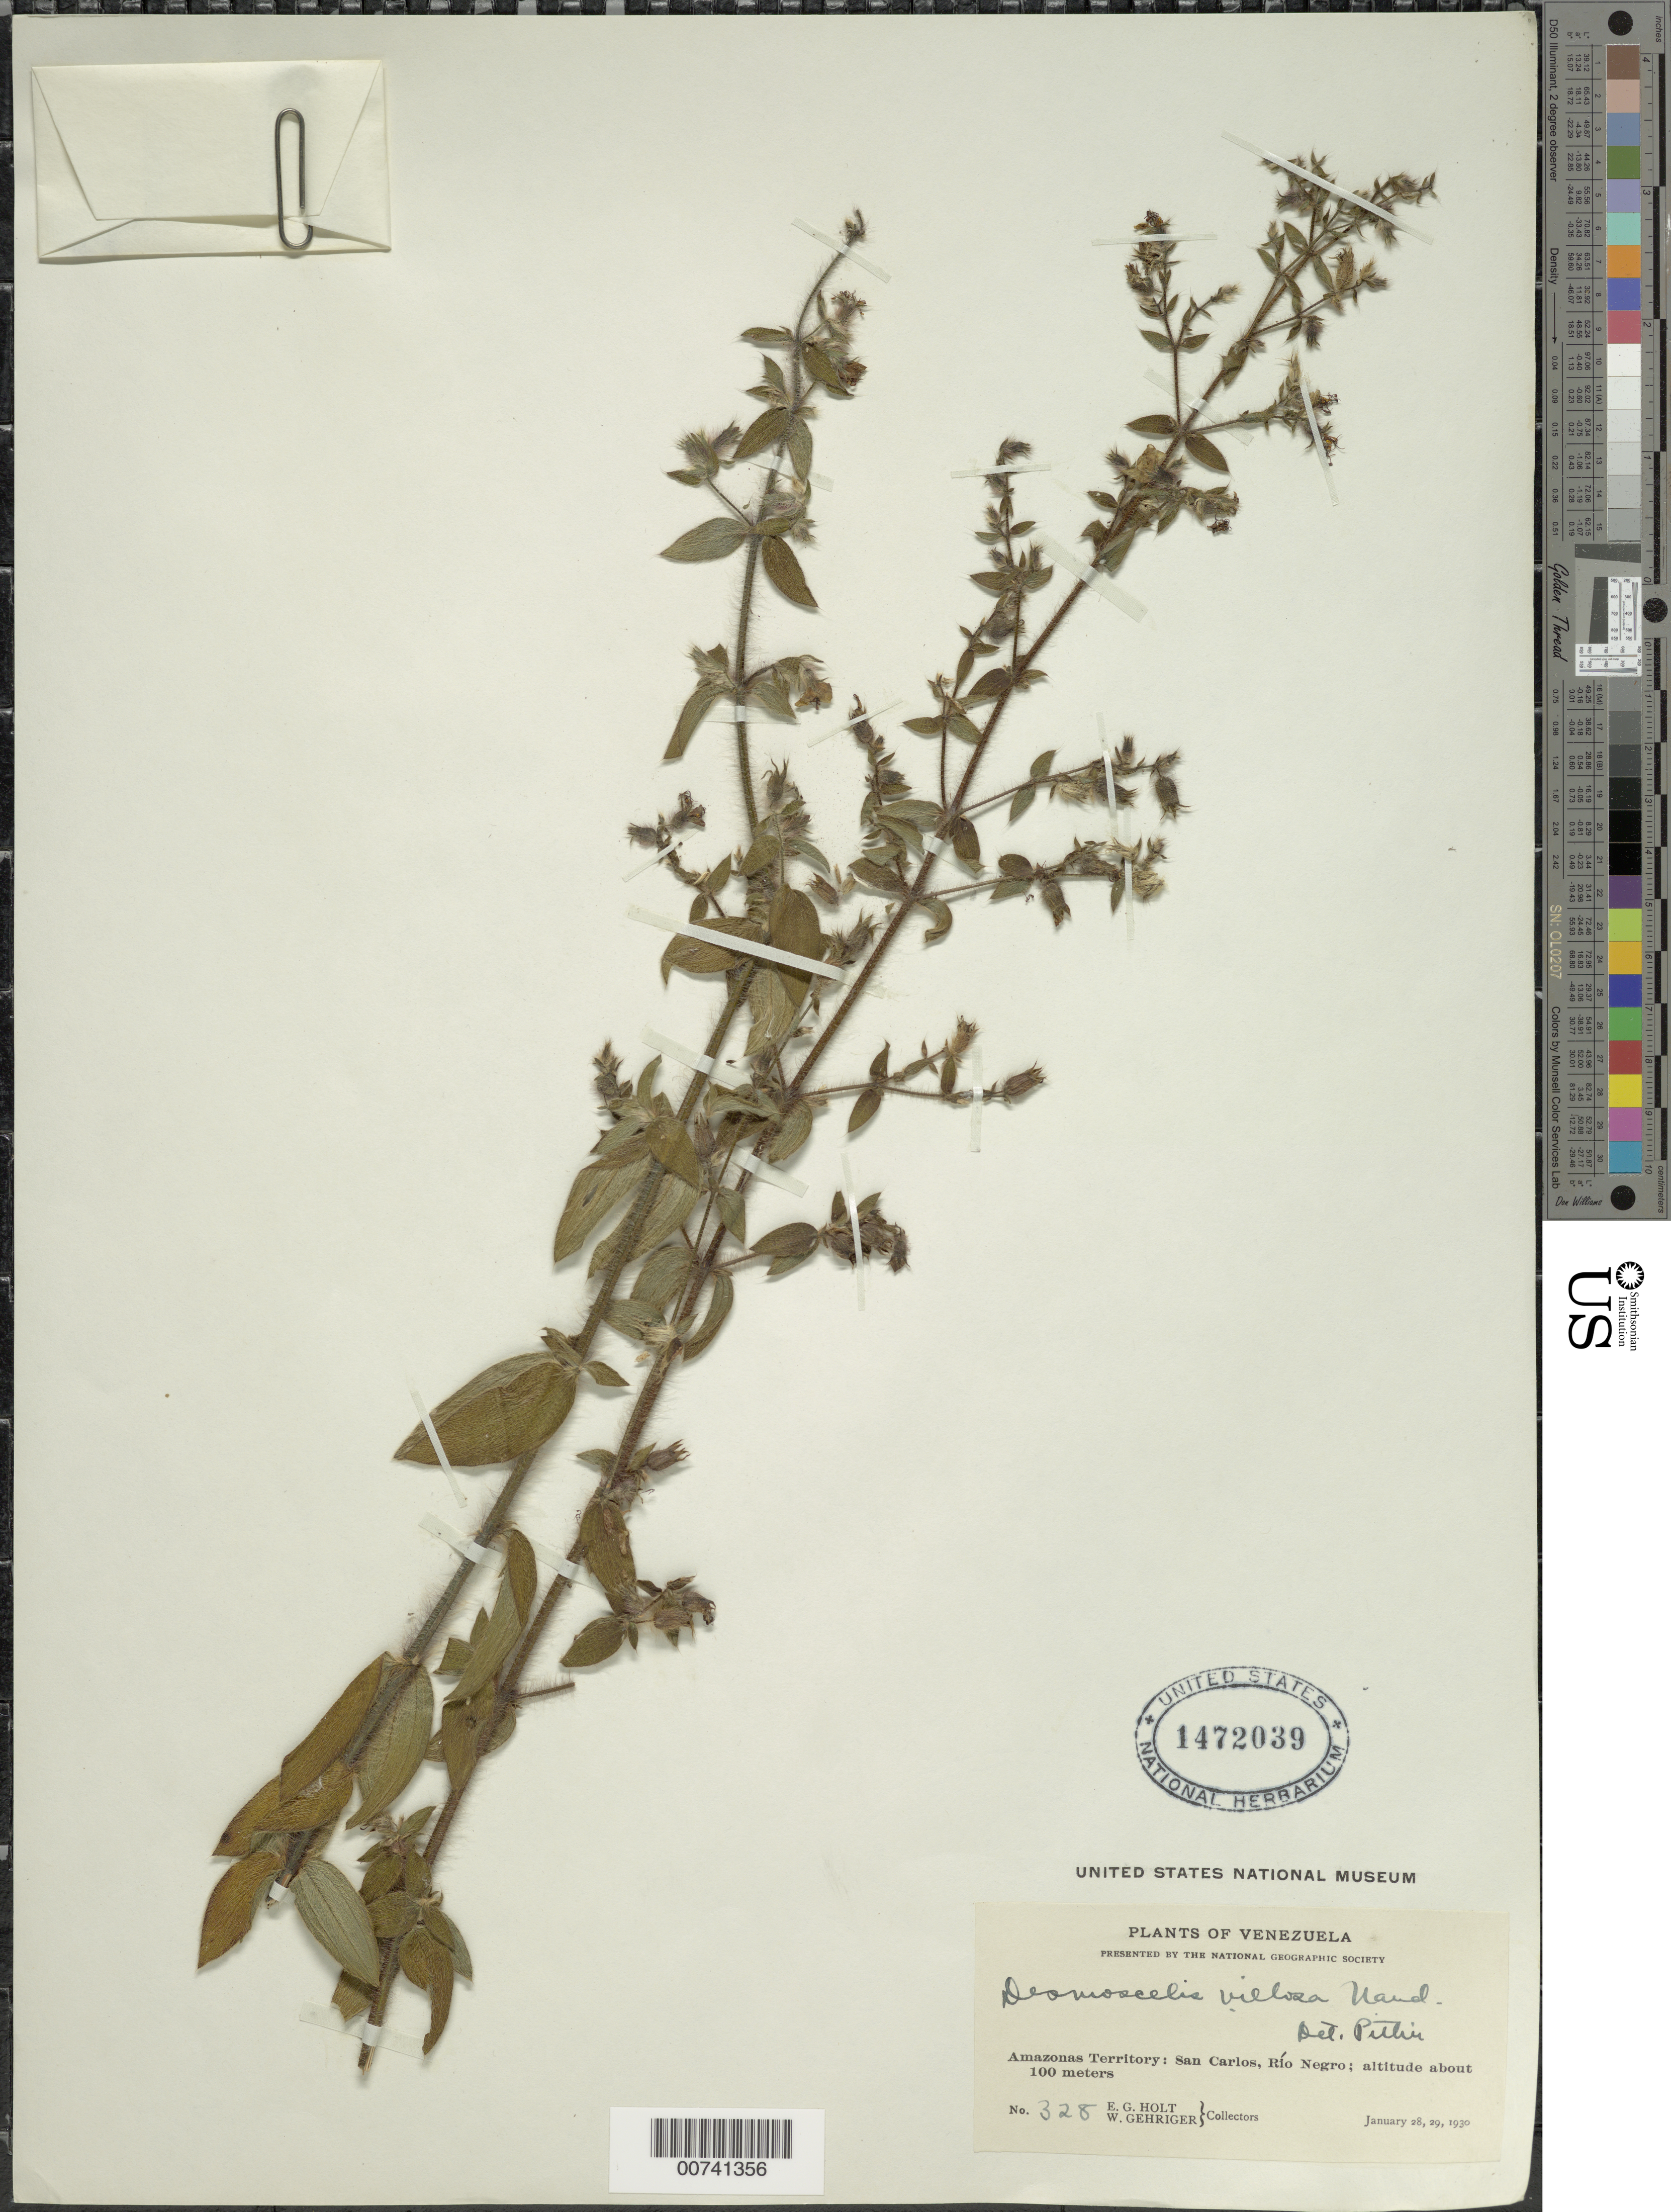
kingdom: Plantae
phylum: Tracheophyta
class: Magnoliopsida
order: Myrtales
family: Melastomataceae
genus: Desmoscelis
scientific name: Desmoscelis villosa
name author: (Aubl.) Naudin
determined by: Pittier, Henri F.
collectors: E. Holt & W. Gehriger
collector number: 328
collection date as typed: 28-Jan-30 to 29-Jan-30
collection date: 1930-01-28/1930-01-29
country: Venezuela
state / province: Amazonas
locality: San Carlos de Río Negro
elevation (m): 100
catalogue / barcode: US 1472039